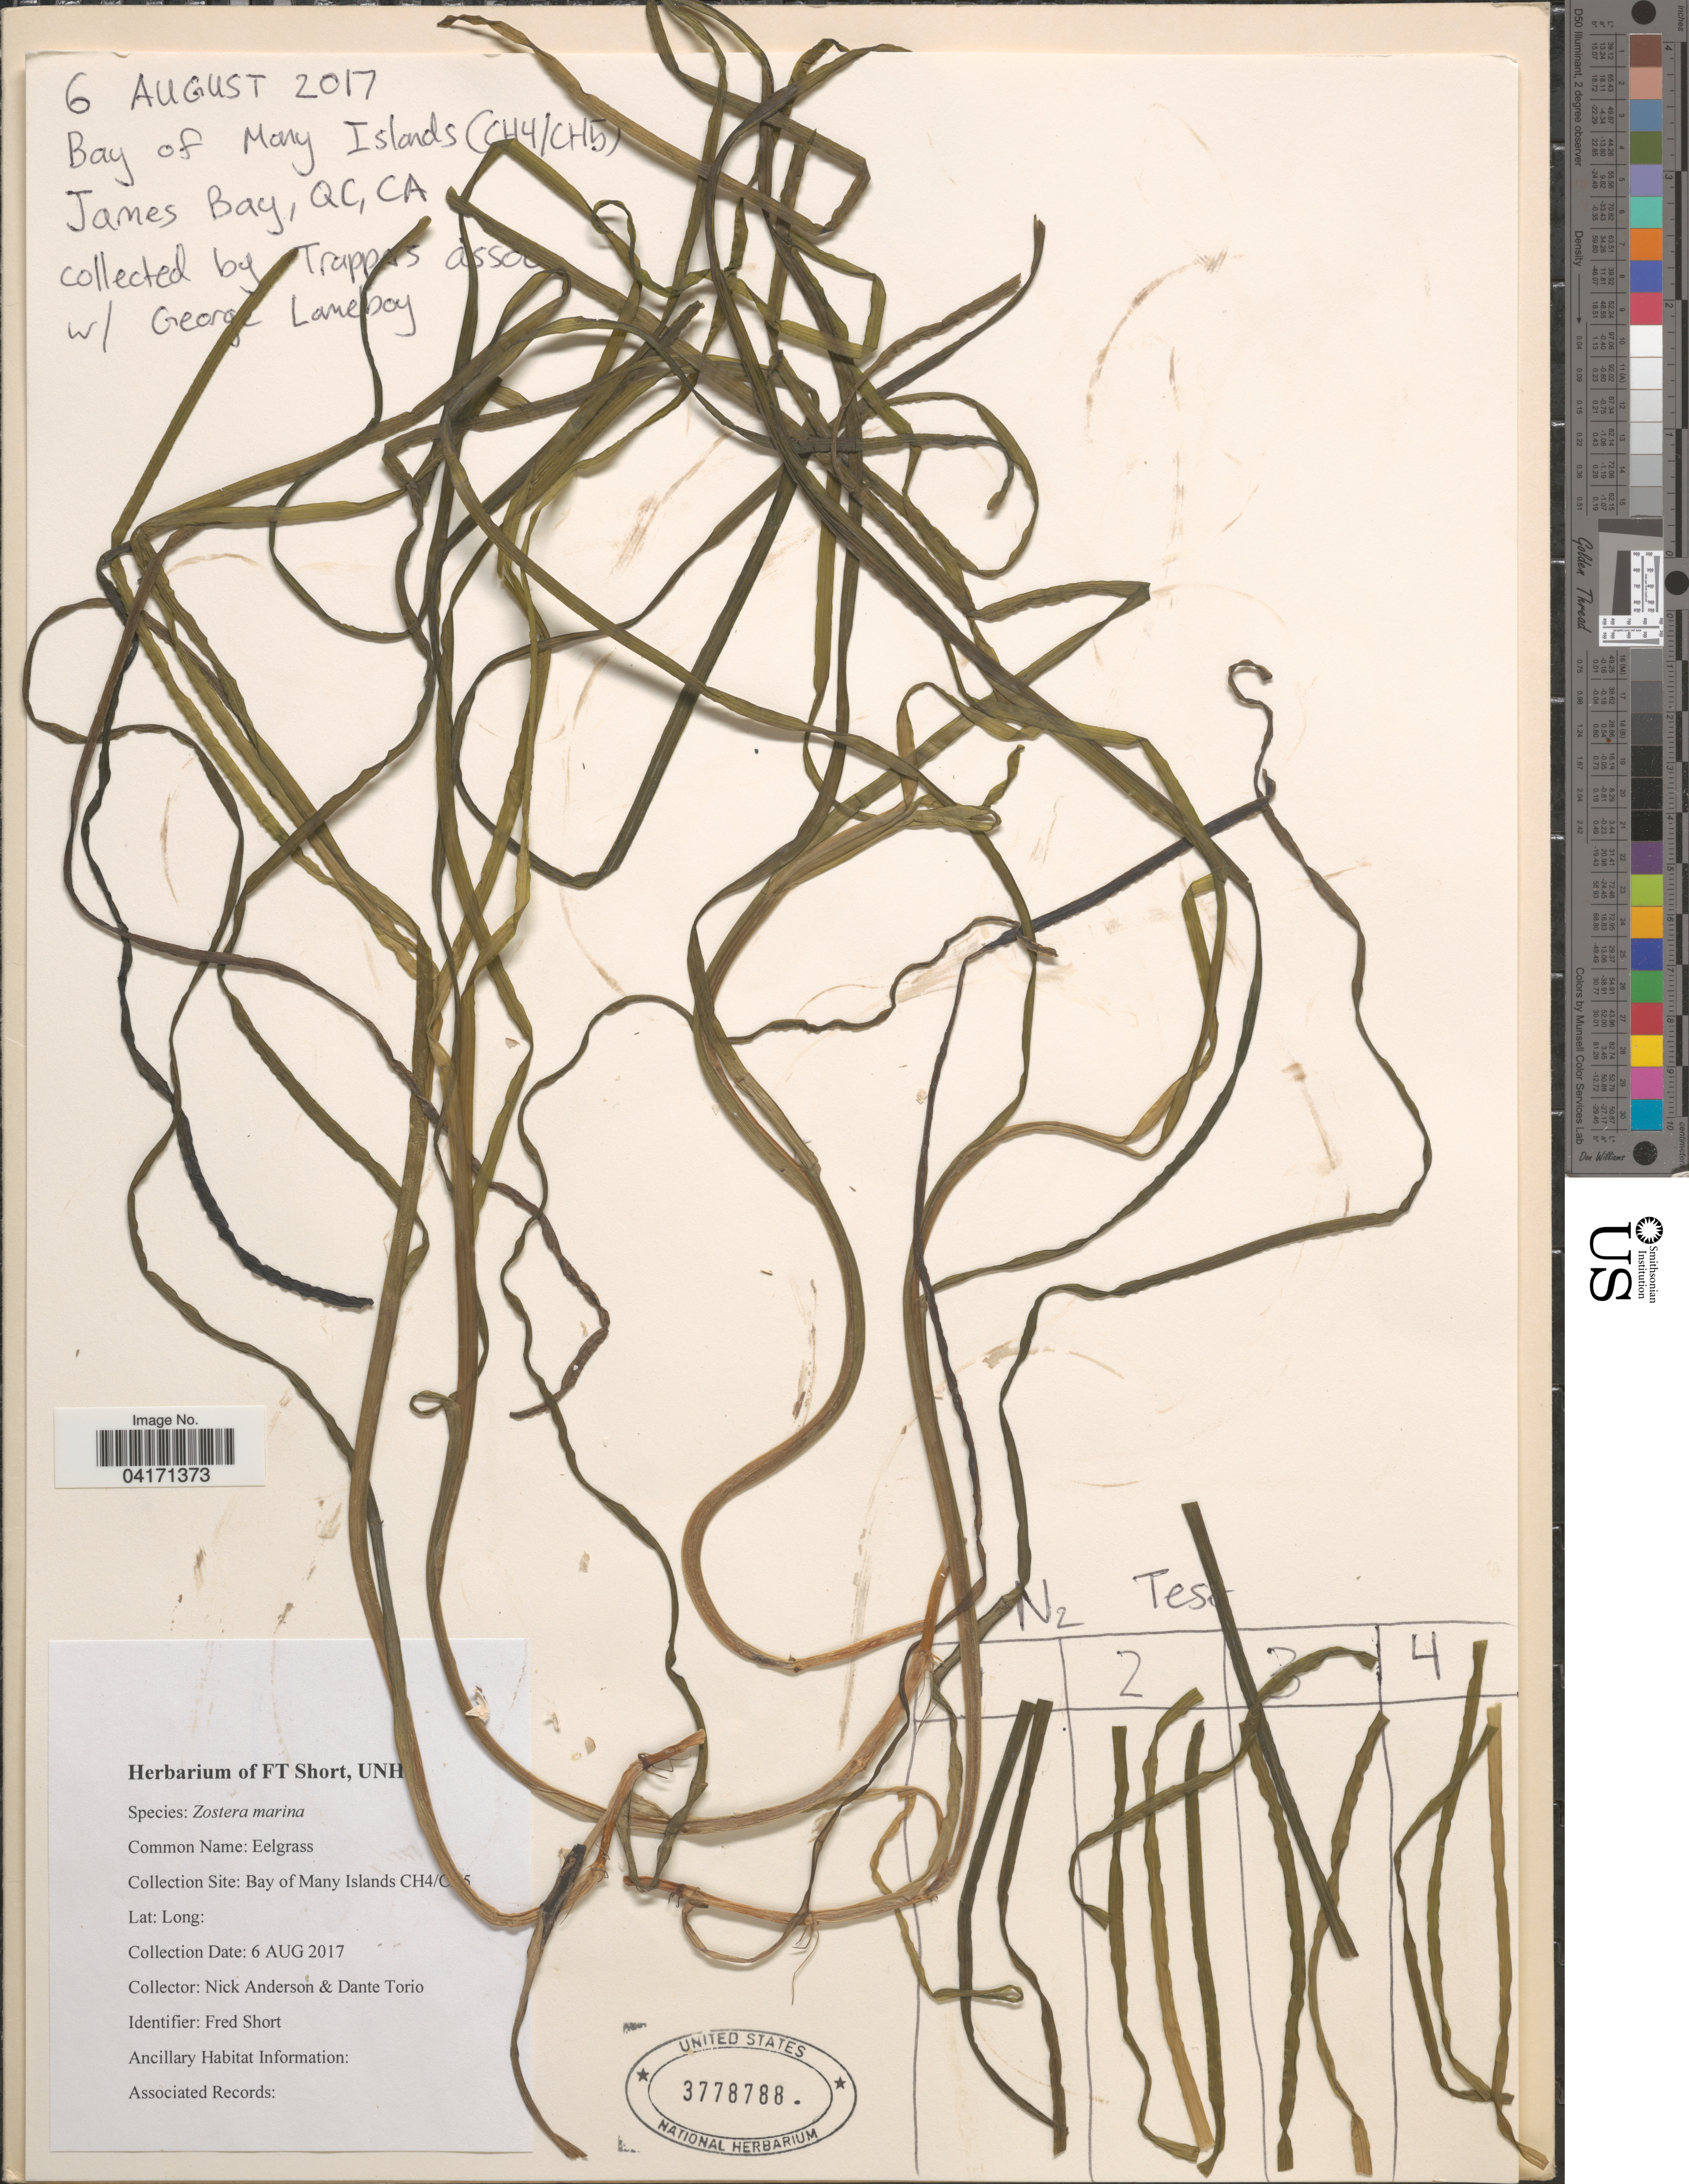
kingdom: Plantae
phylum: Tracheophyta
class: Liliopsida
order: Alismatales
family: Zosteraceae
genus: Zostera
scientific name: Zostera marina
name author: L.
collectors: N. Anderson & D. Torio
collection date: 2017-08-06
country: Canada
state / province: Quebec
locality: Bay of Many Islands CH4/CH5. James Bay.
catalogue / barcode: US 3778788